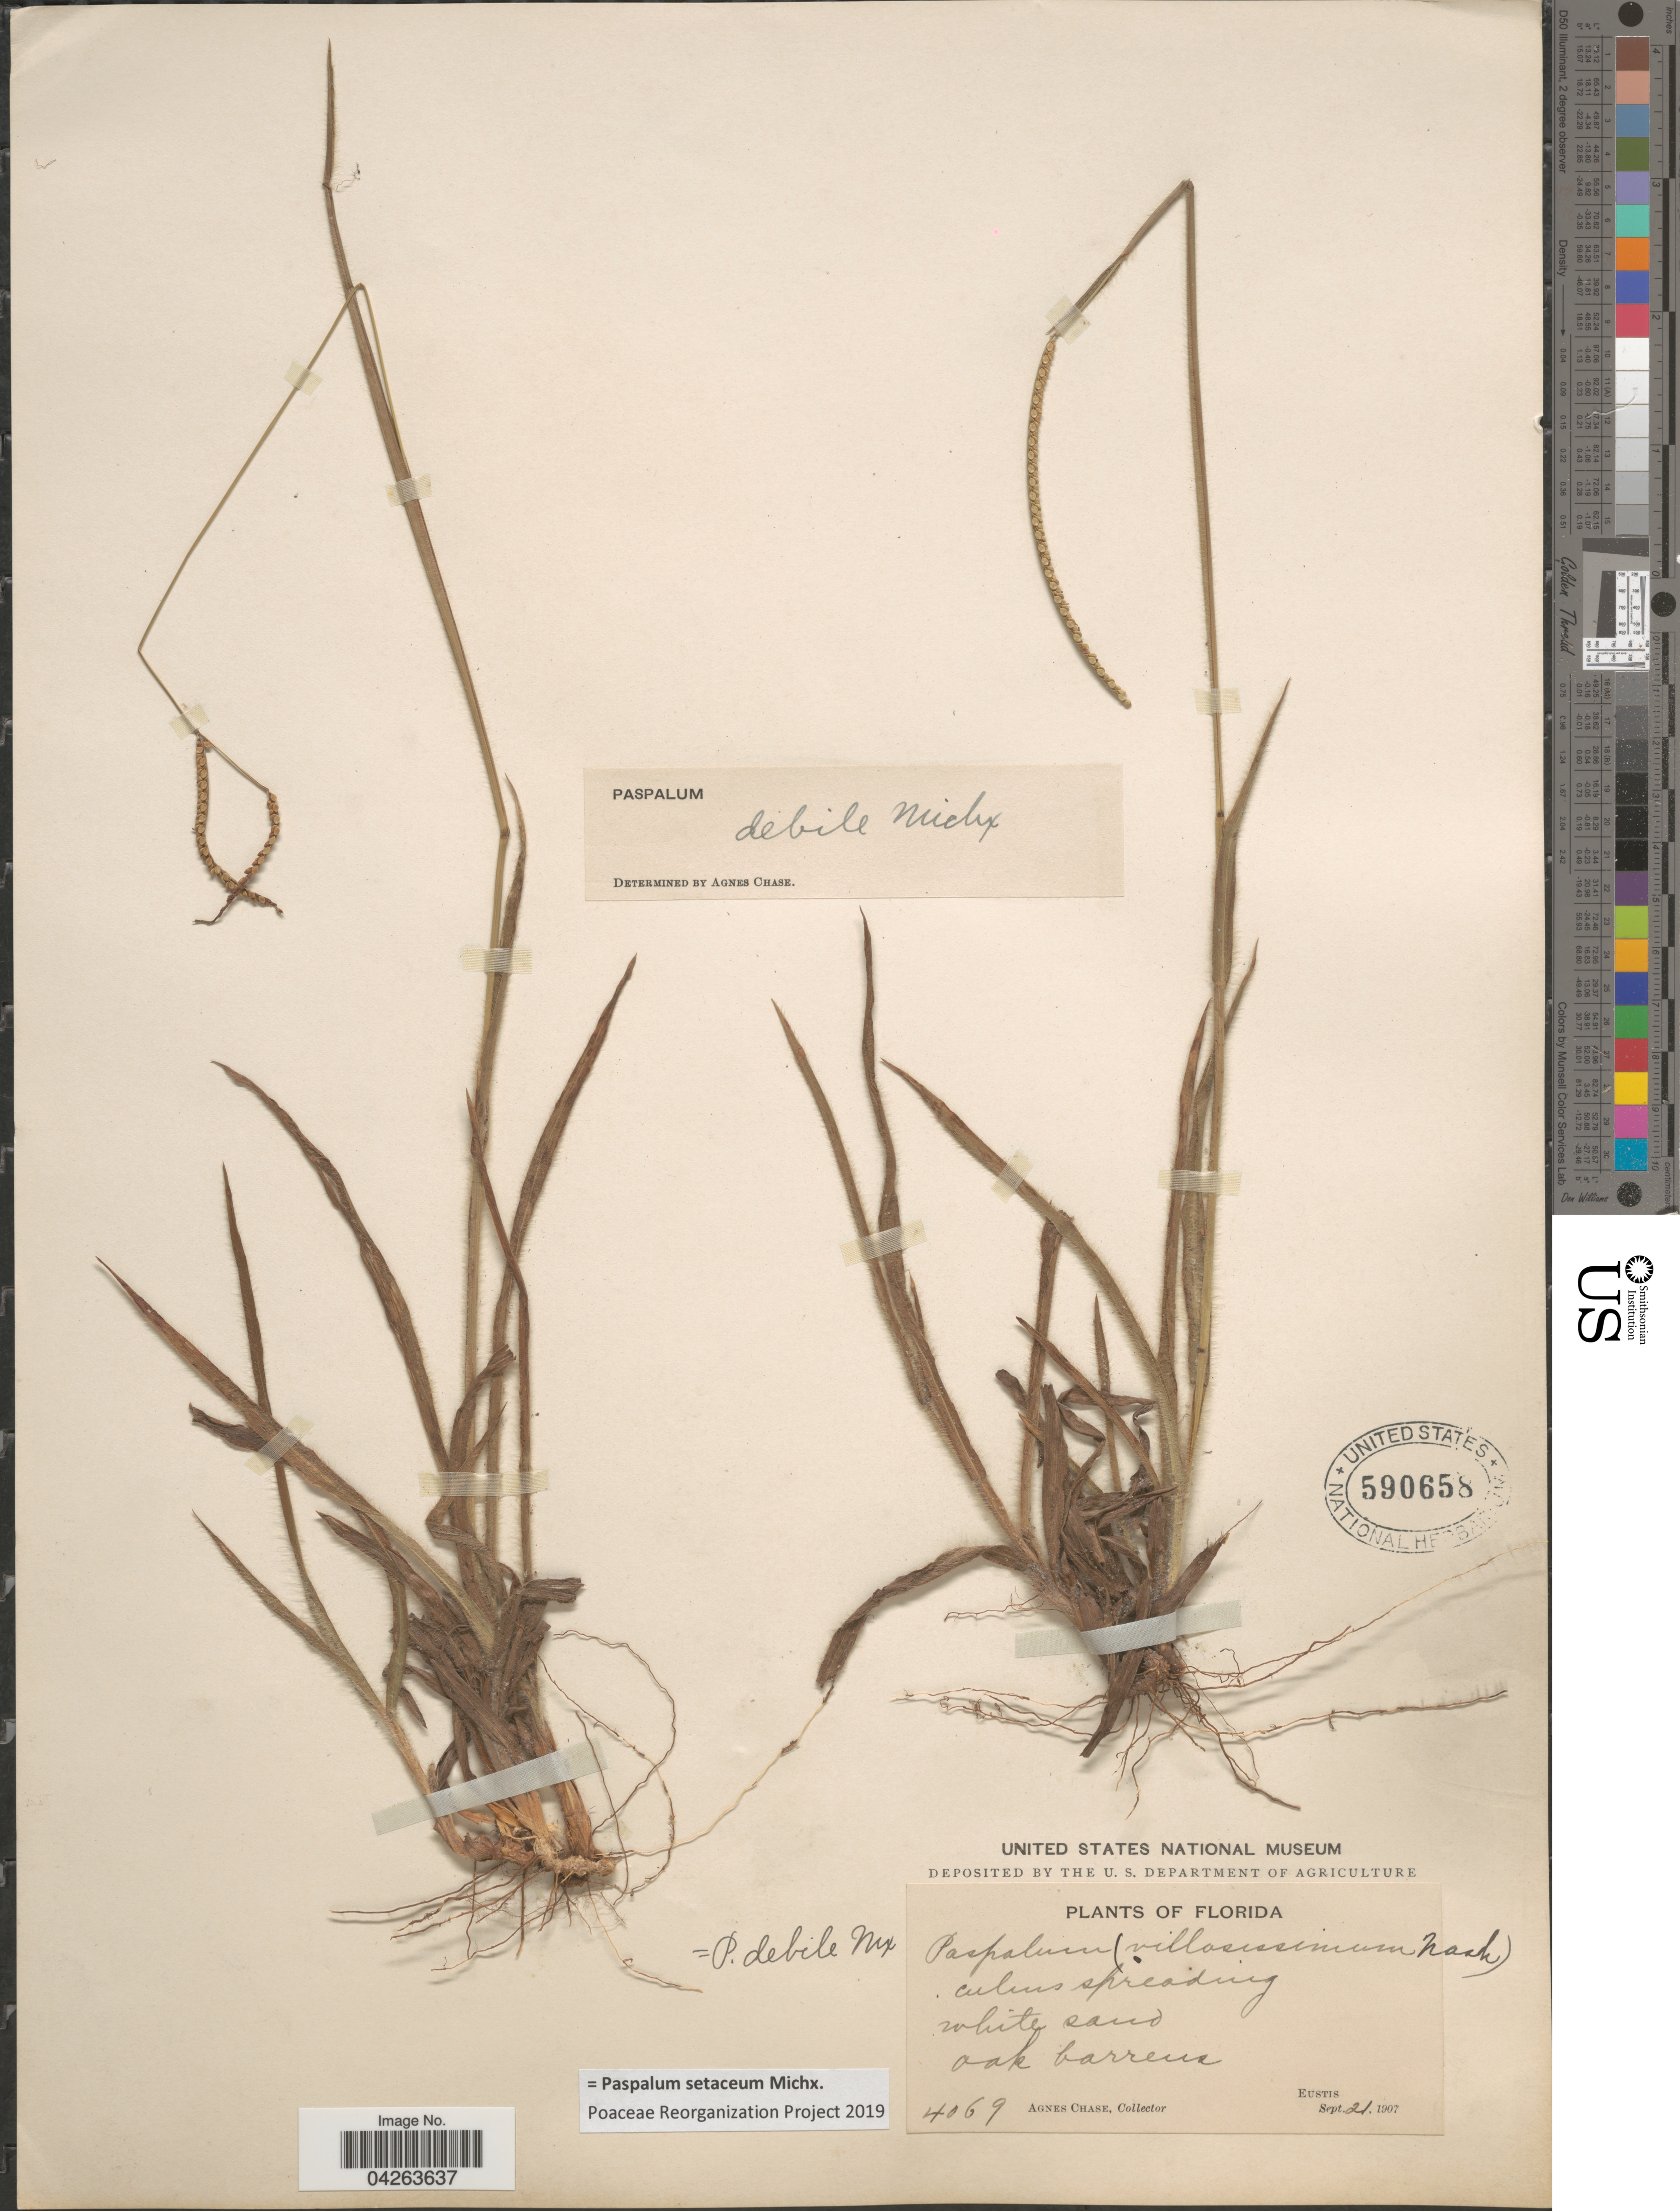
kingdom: Plantae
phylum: Tracheophyta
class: Liliopsida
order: Poales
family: Poaceae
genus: Paspalum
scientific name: Paspalum setaceum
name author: Michx.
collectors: A. Chase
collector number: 4069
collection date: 1907-09-21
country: United States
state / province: Florida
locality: Oak barrens. Eustis.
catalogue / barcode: US 590658